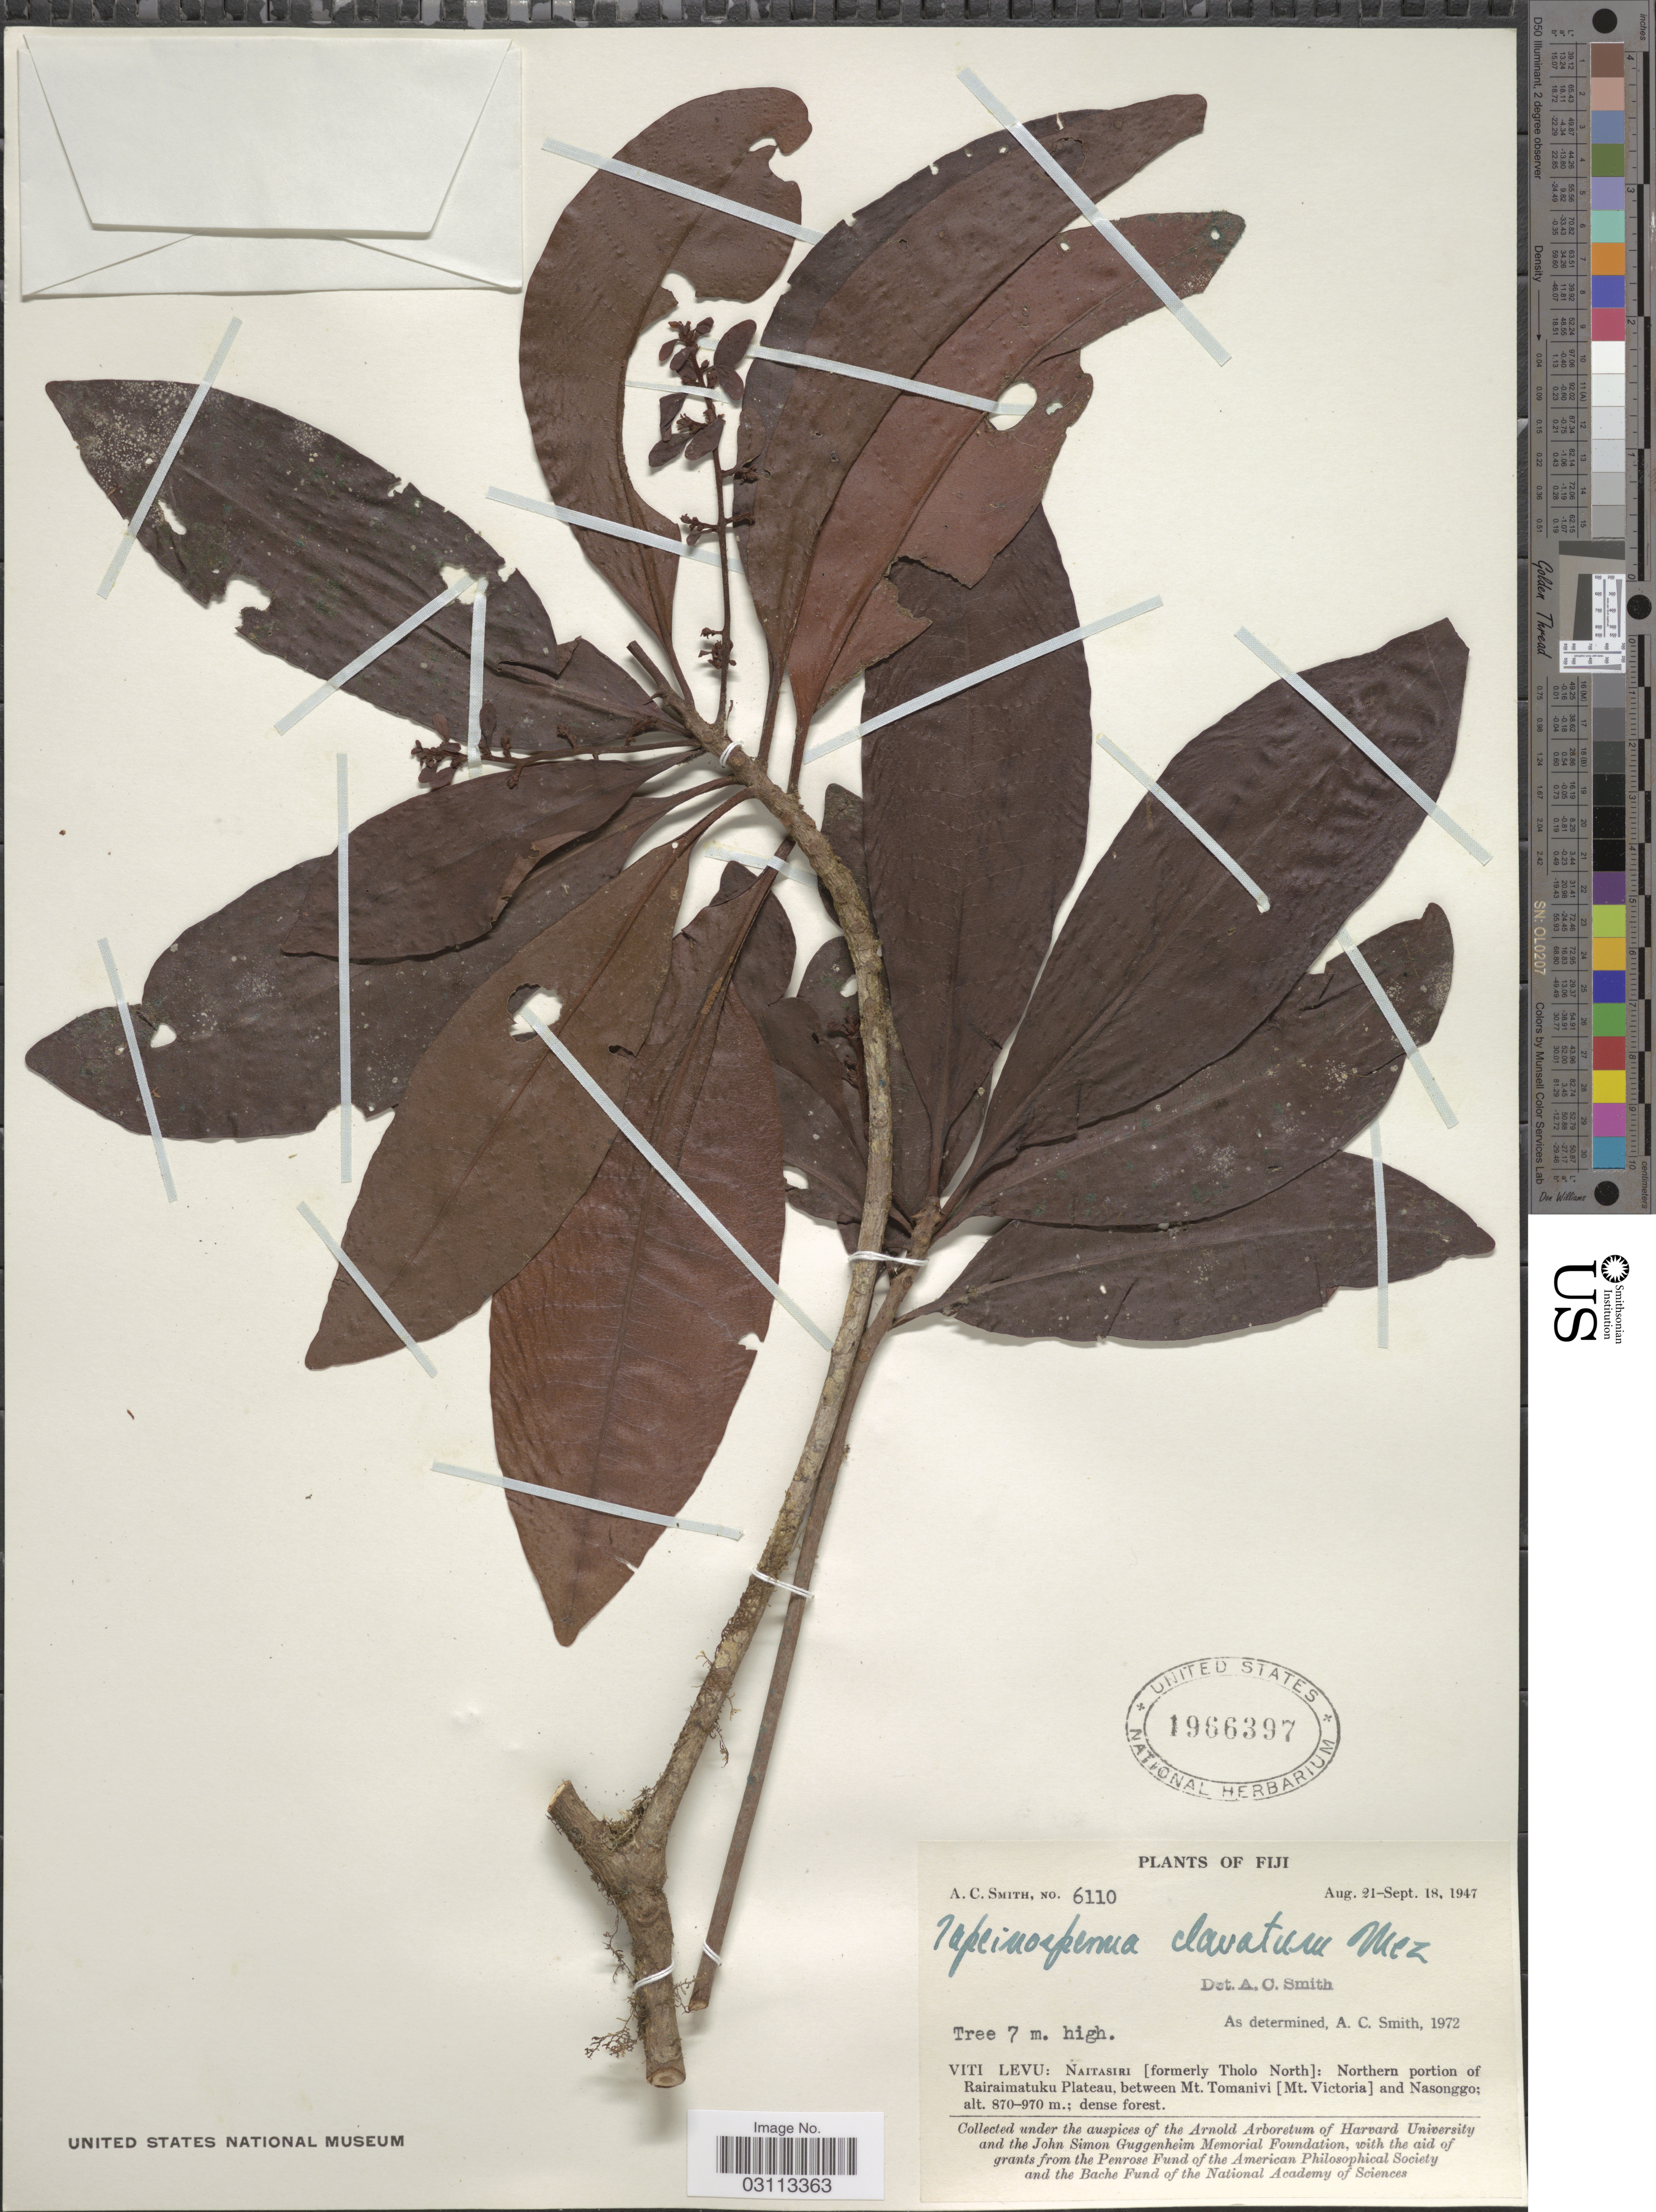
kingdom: Plantae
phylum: Tracheophyta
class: Magnoliopsida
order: Ericales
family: Primulaceae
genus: Tapeinosperma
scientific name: Tapeinosperma clavatum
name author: Mez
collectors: A. C. Smith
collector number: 6110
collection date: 1947-08-21/1947-09-18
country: Fiji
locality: Viti Levu: Naitasiri [formerly Tholo North]: Northern portion of Rairamatuku Plateau, between Mt. Tomanivi [Mt. Victoria] and Nasonggo.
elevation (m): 870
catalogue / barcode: US 1966397